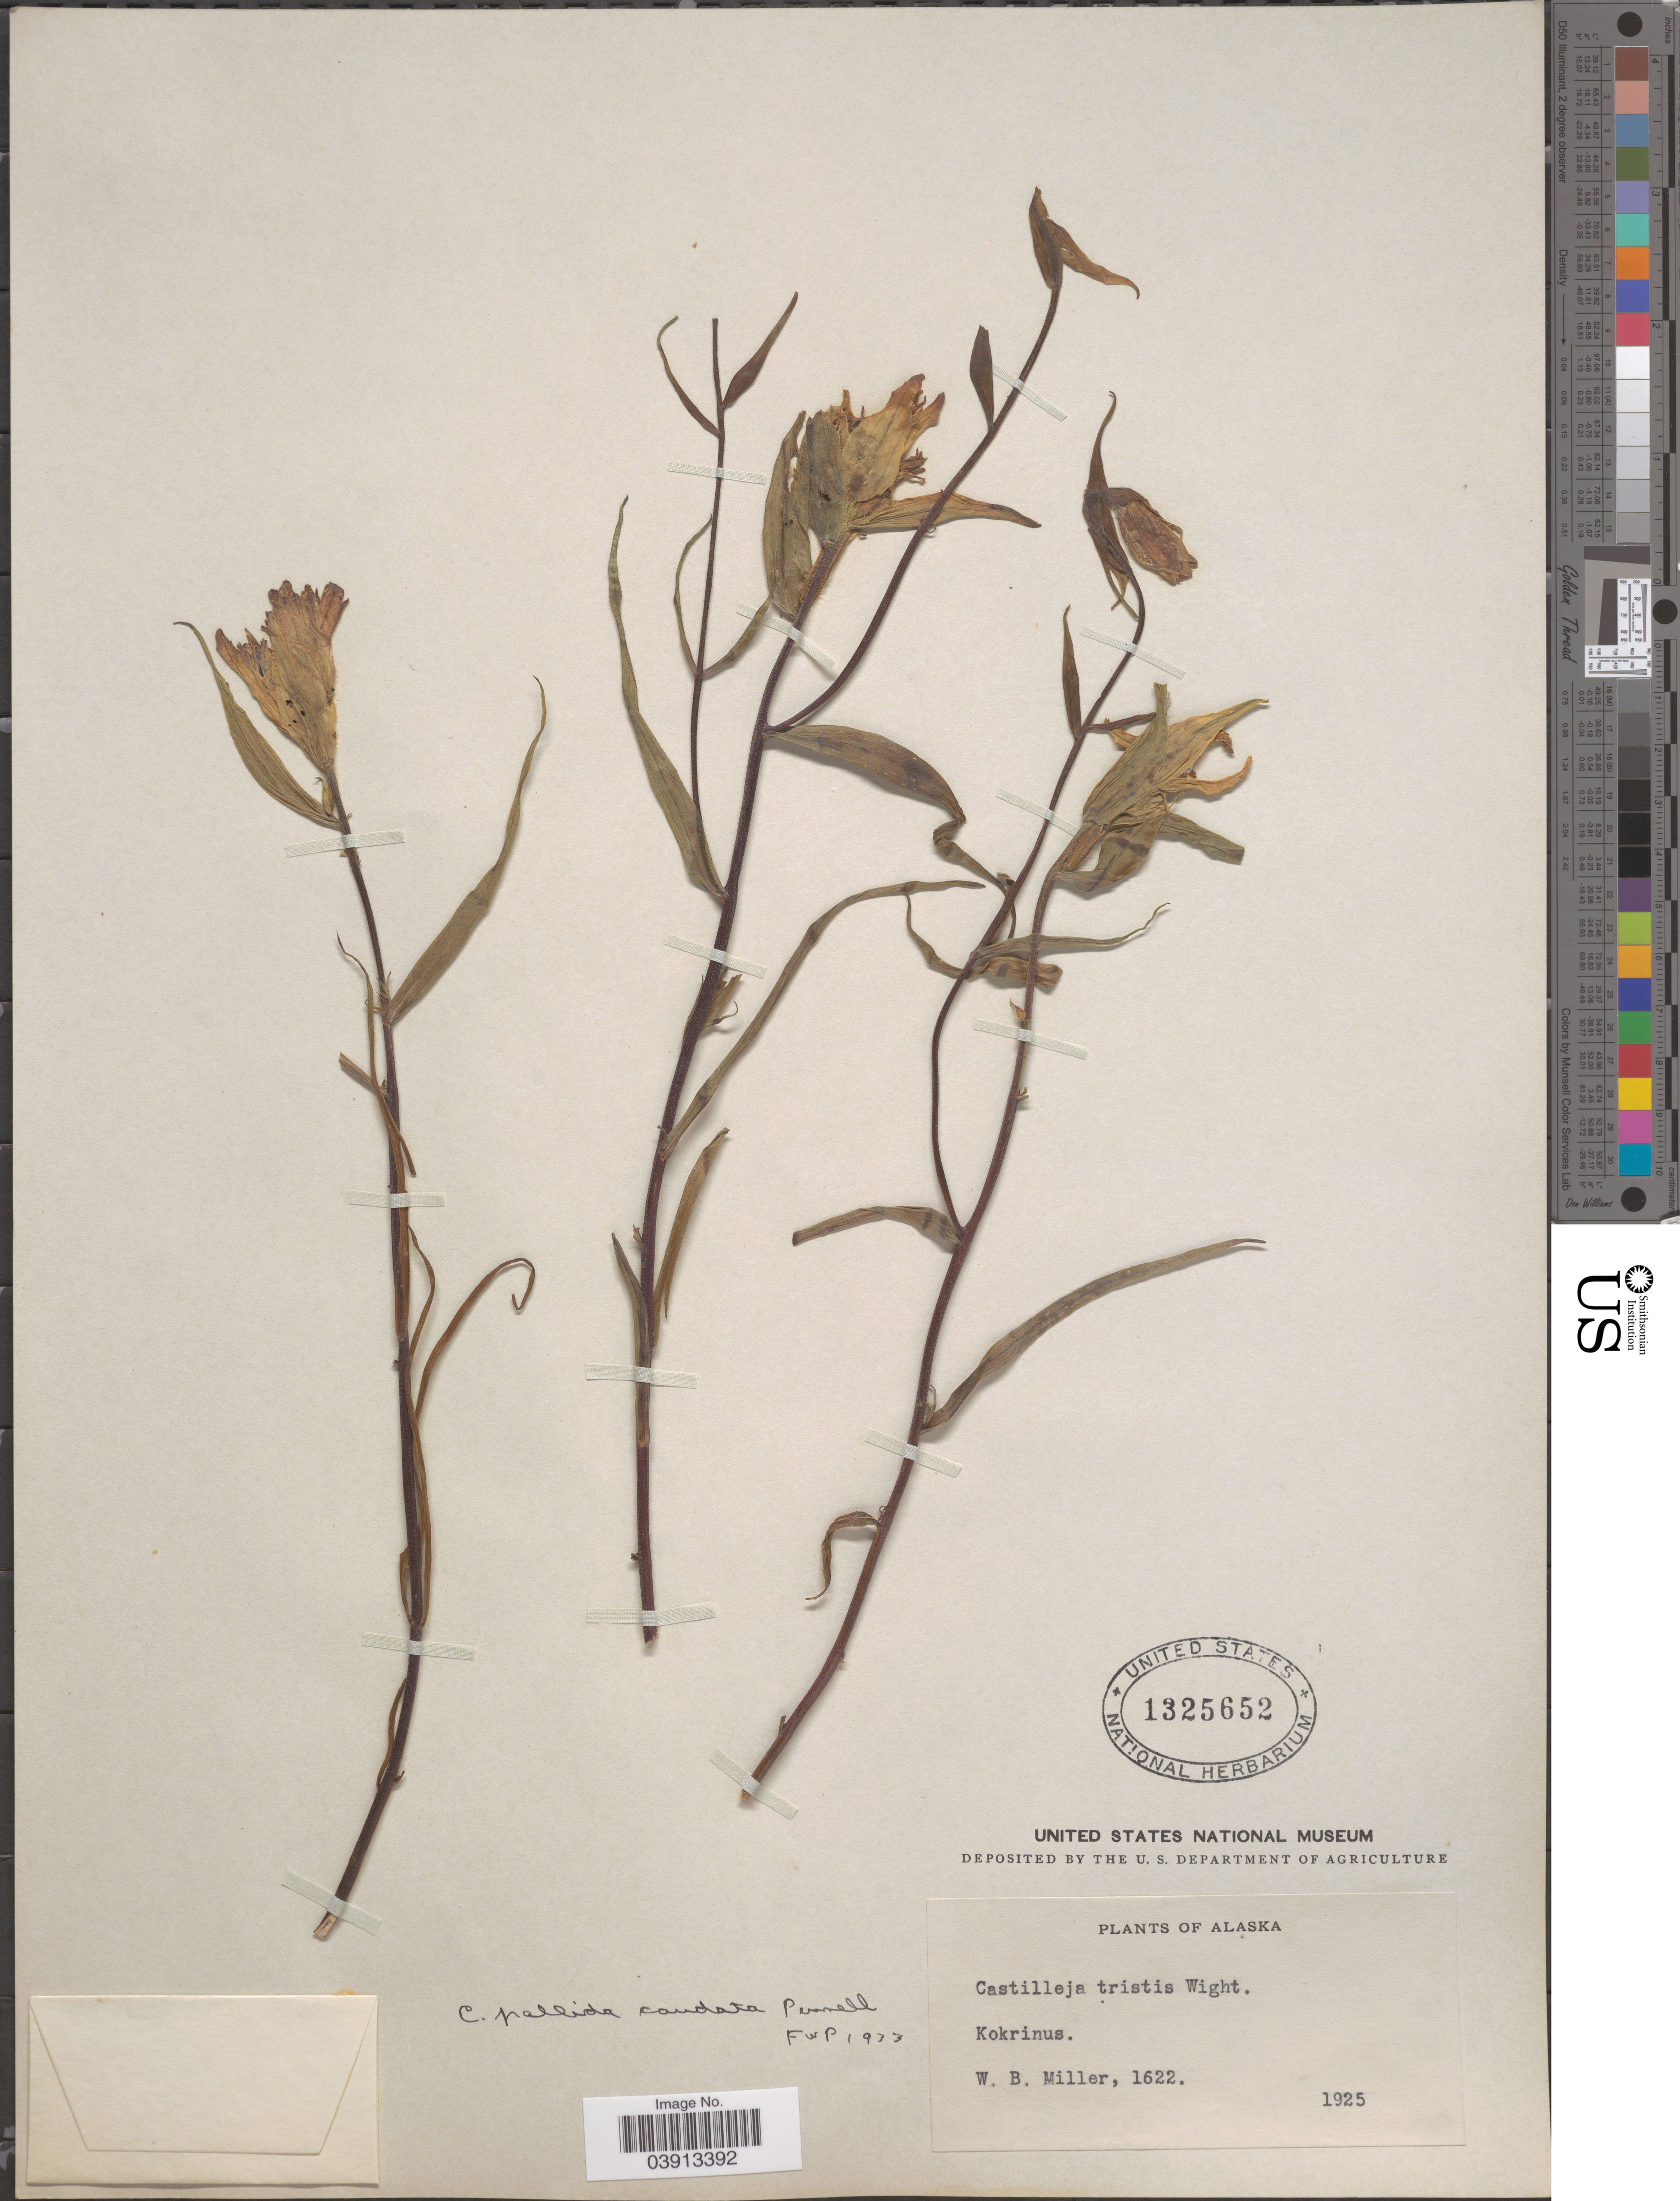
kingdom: Plantae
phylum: Tracheophyta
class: Magnoliopsida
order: Lamiales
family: Orobanchaceae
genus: Castilleja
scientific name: Castilleja pallida subsp. mexiae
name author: Pennell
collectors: W. Miller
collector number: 1622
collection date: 1925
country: United States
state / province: Alaska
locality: Kokrinus.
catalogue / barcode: US 1325652